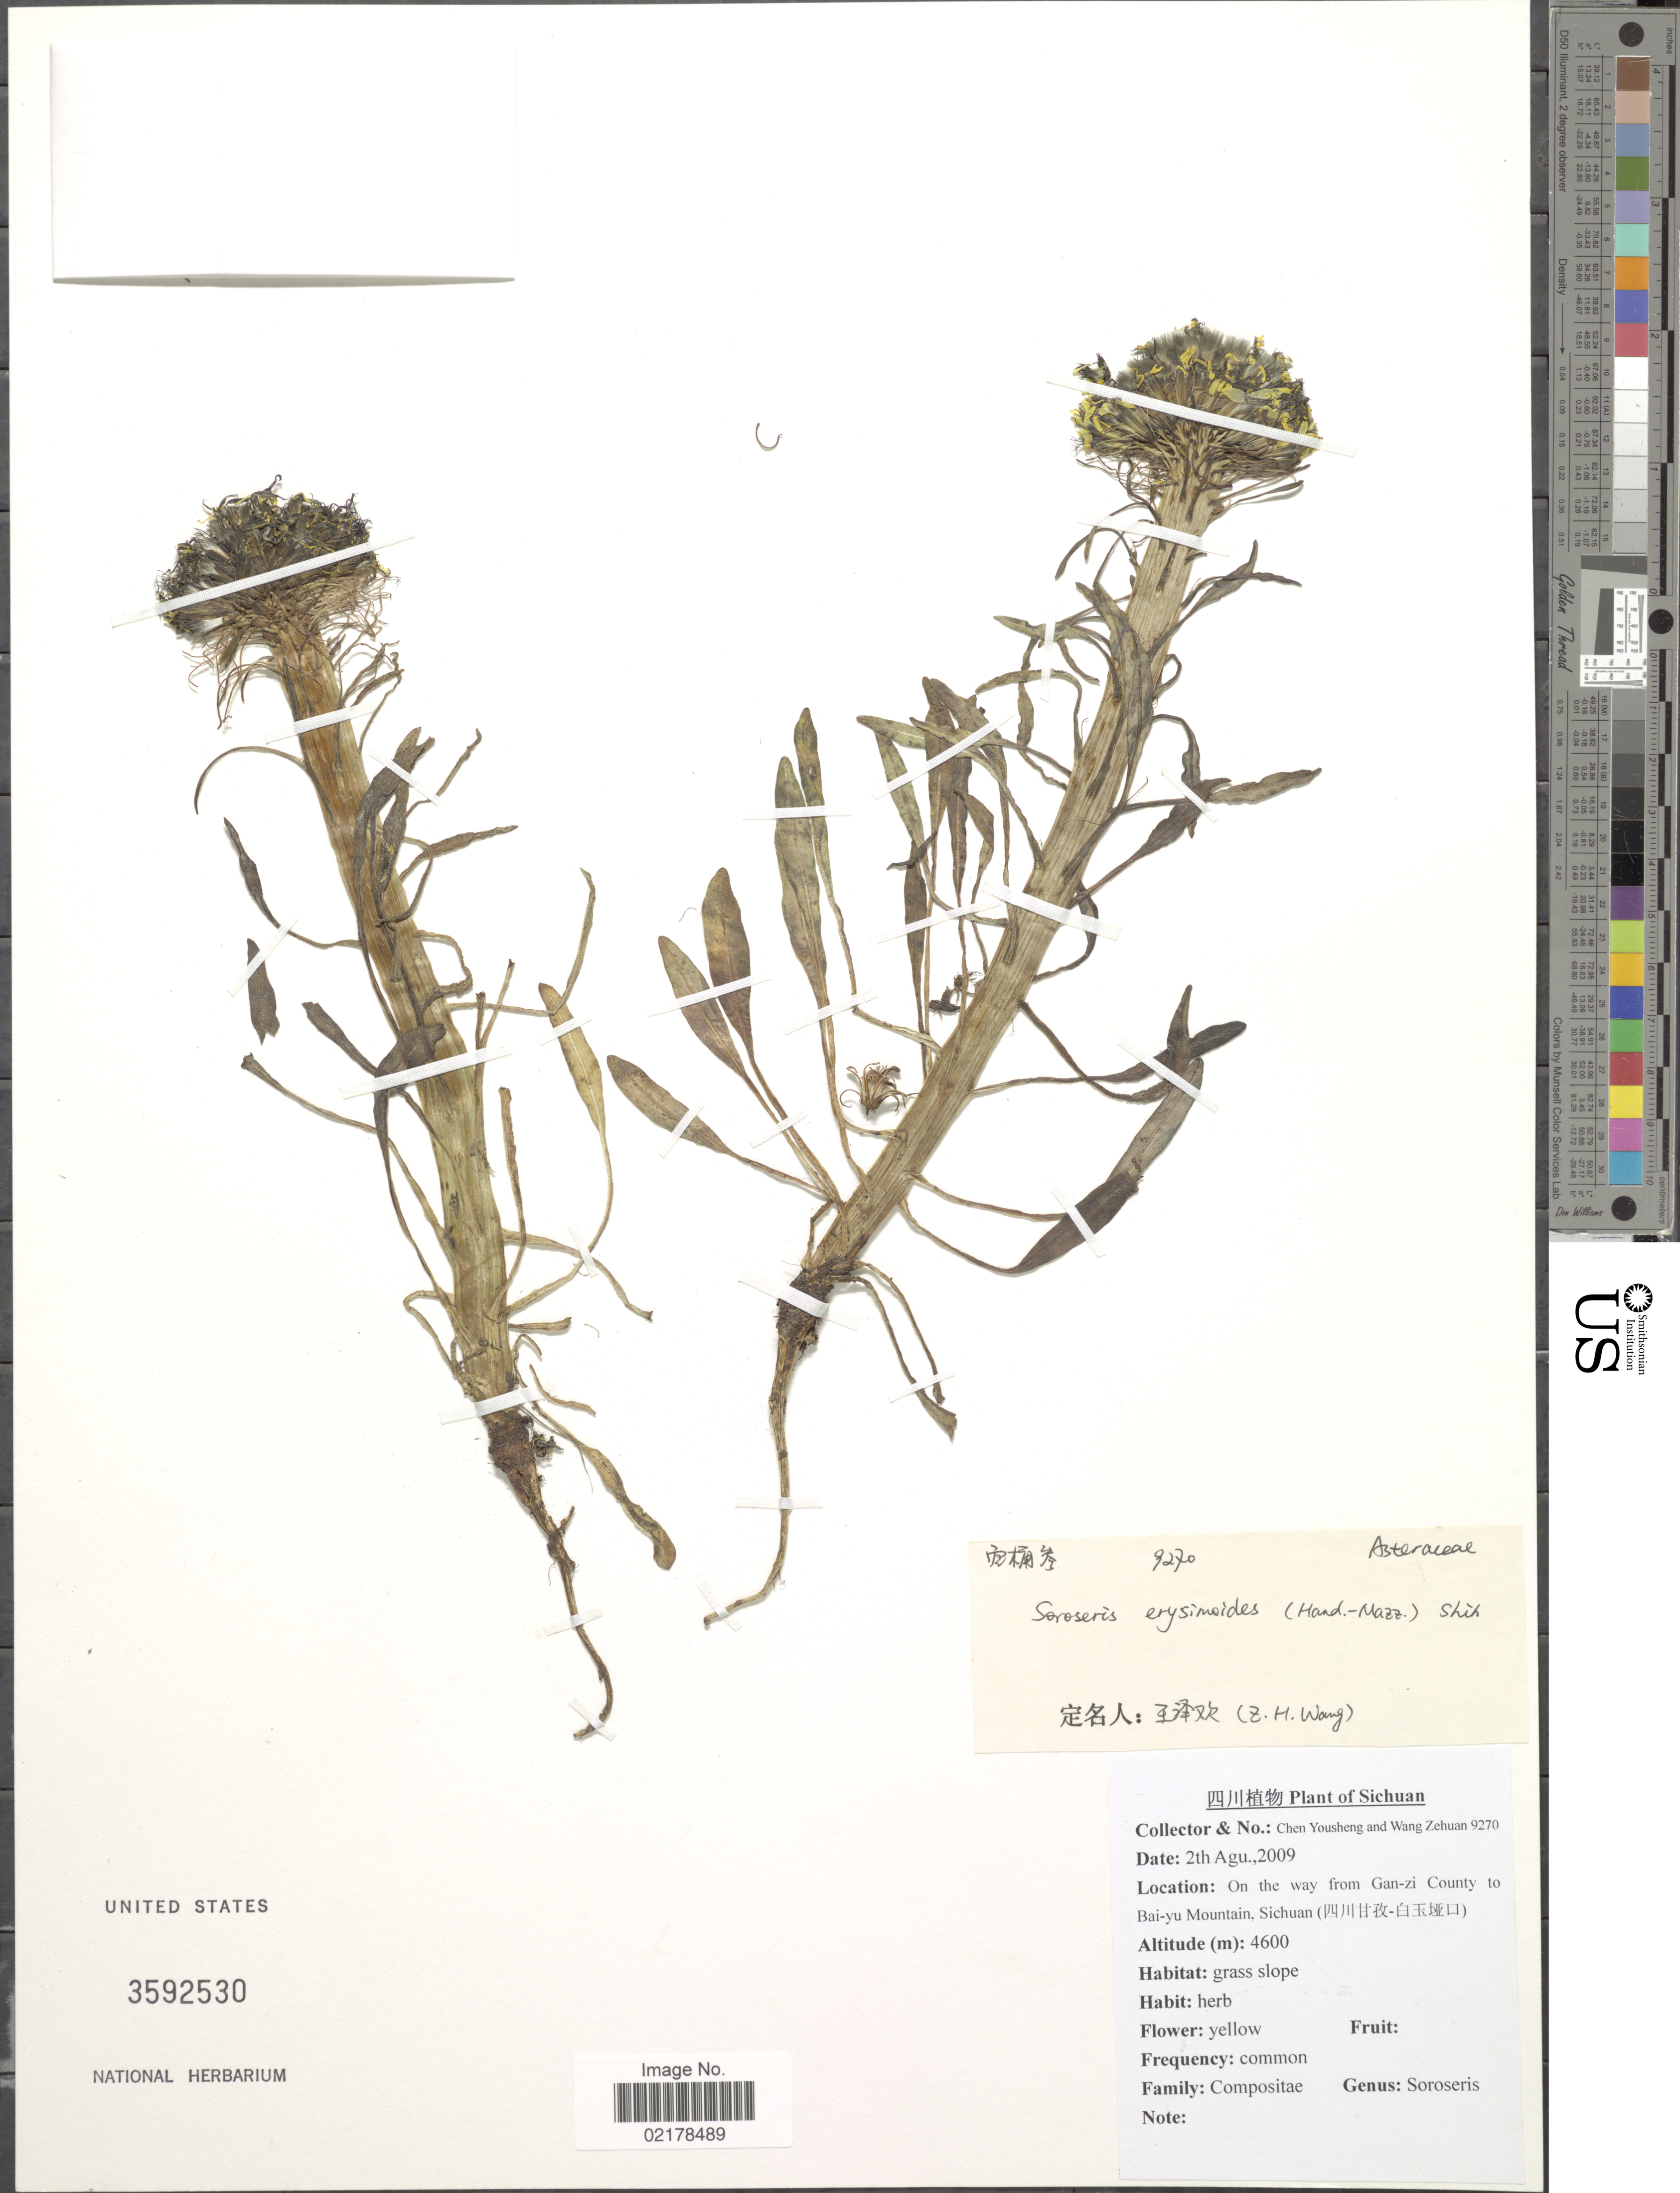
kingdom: Plantae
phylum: Tracheophyta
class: Magnoliopsida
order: Asterales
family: Asteraceae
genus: Soroseris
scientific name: Soroseris erysimoides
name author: (Hand.-Mazz.) C. Shih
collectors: C. Yousheng & W. Zehuan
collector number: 9270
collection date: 2009-08-02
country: China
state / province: Sichuan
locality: On the way from Ganzi County to Bai-yu Mountain (X)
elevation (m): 4600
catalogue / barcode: US 3592530